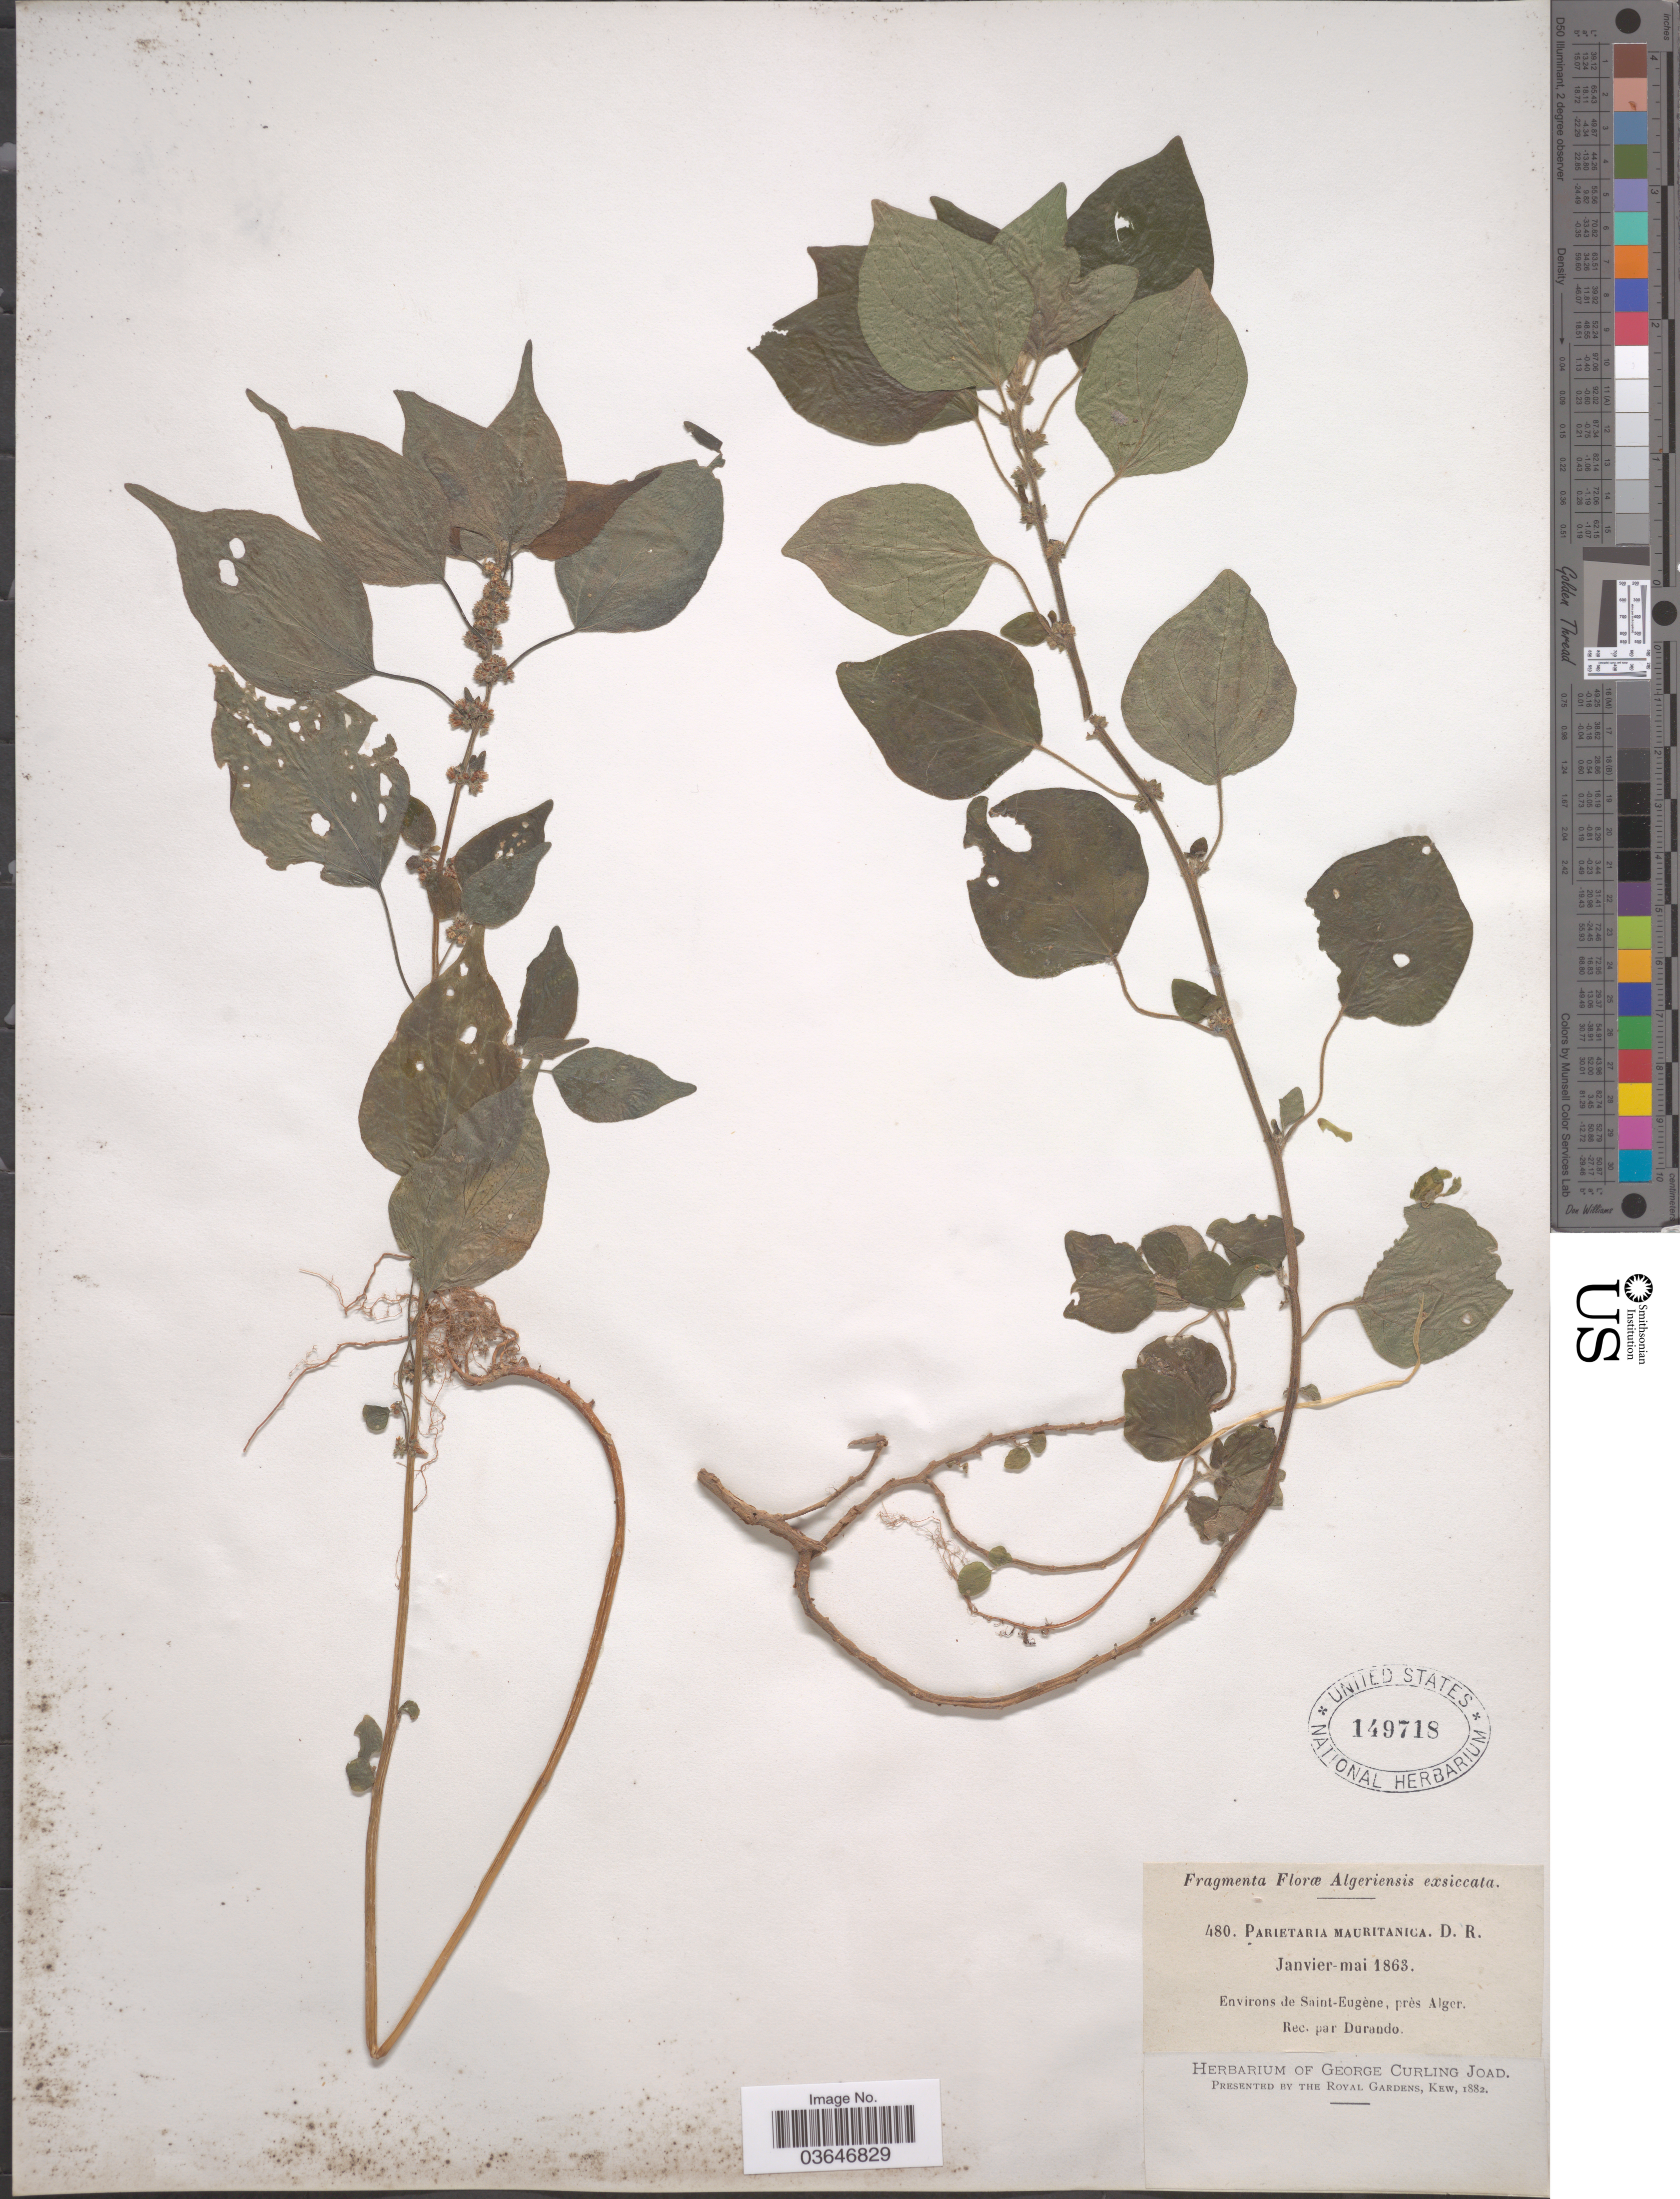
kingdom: Plantae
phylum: Tracheophyta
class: Magnoliopsida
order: Rosales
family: Urticaceae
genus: Parietaria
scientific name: Parietaria mauritanica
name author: Durieu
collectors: Durando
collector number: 480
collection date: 1863-01/1863-05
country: Algeria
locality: Environs de Saint-Eugène, près Alger.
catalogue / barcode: US 149718